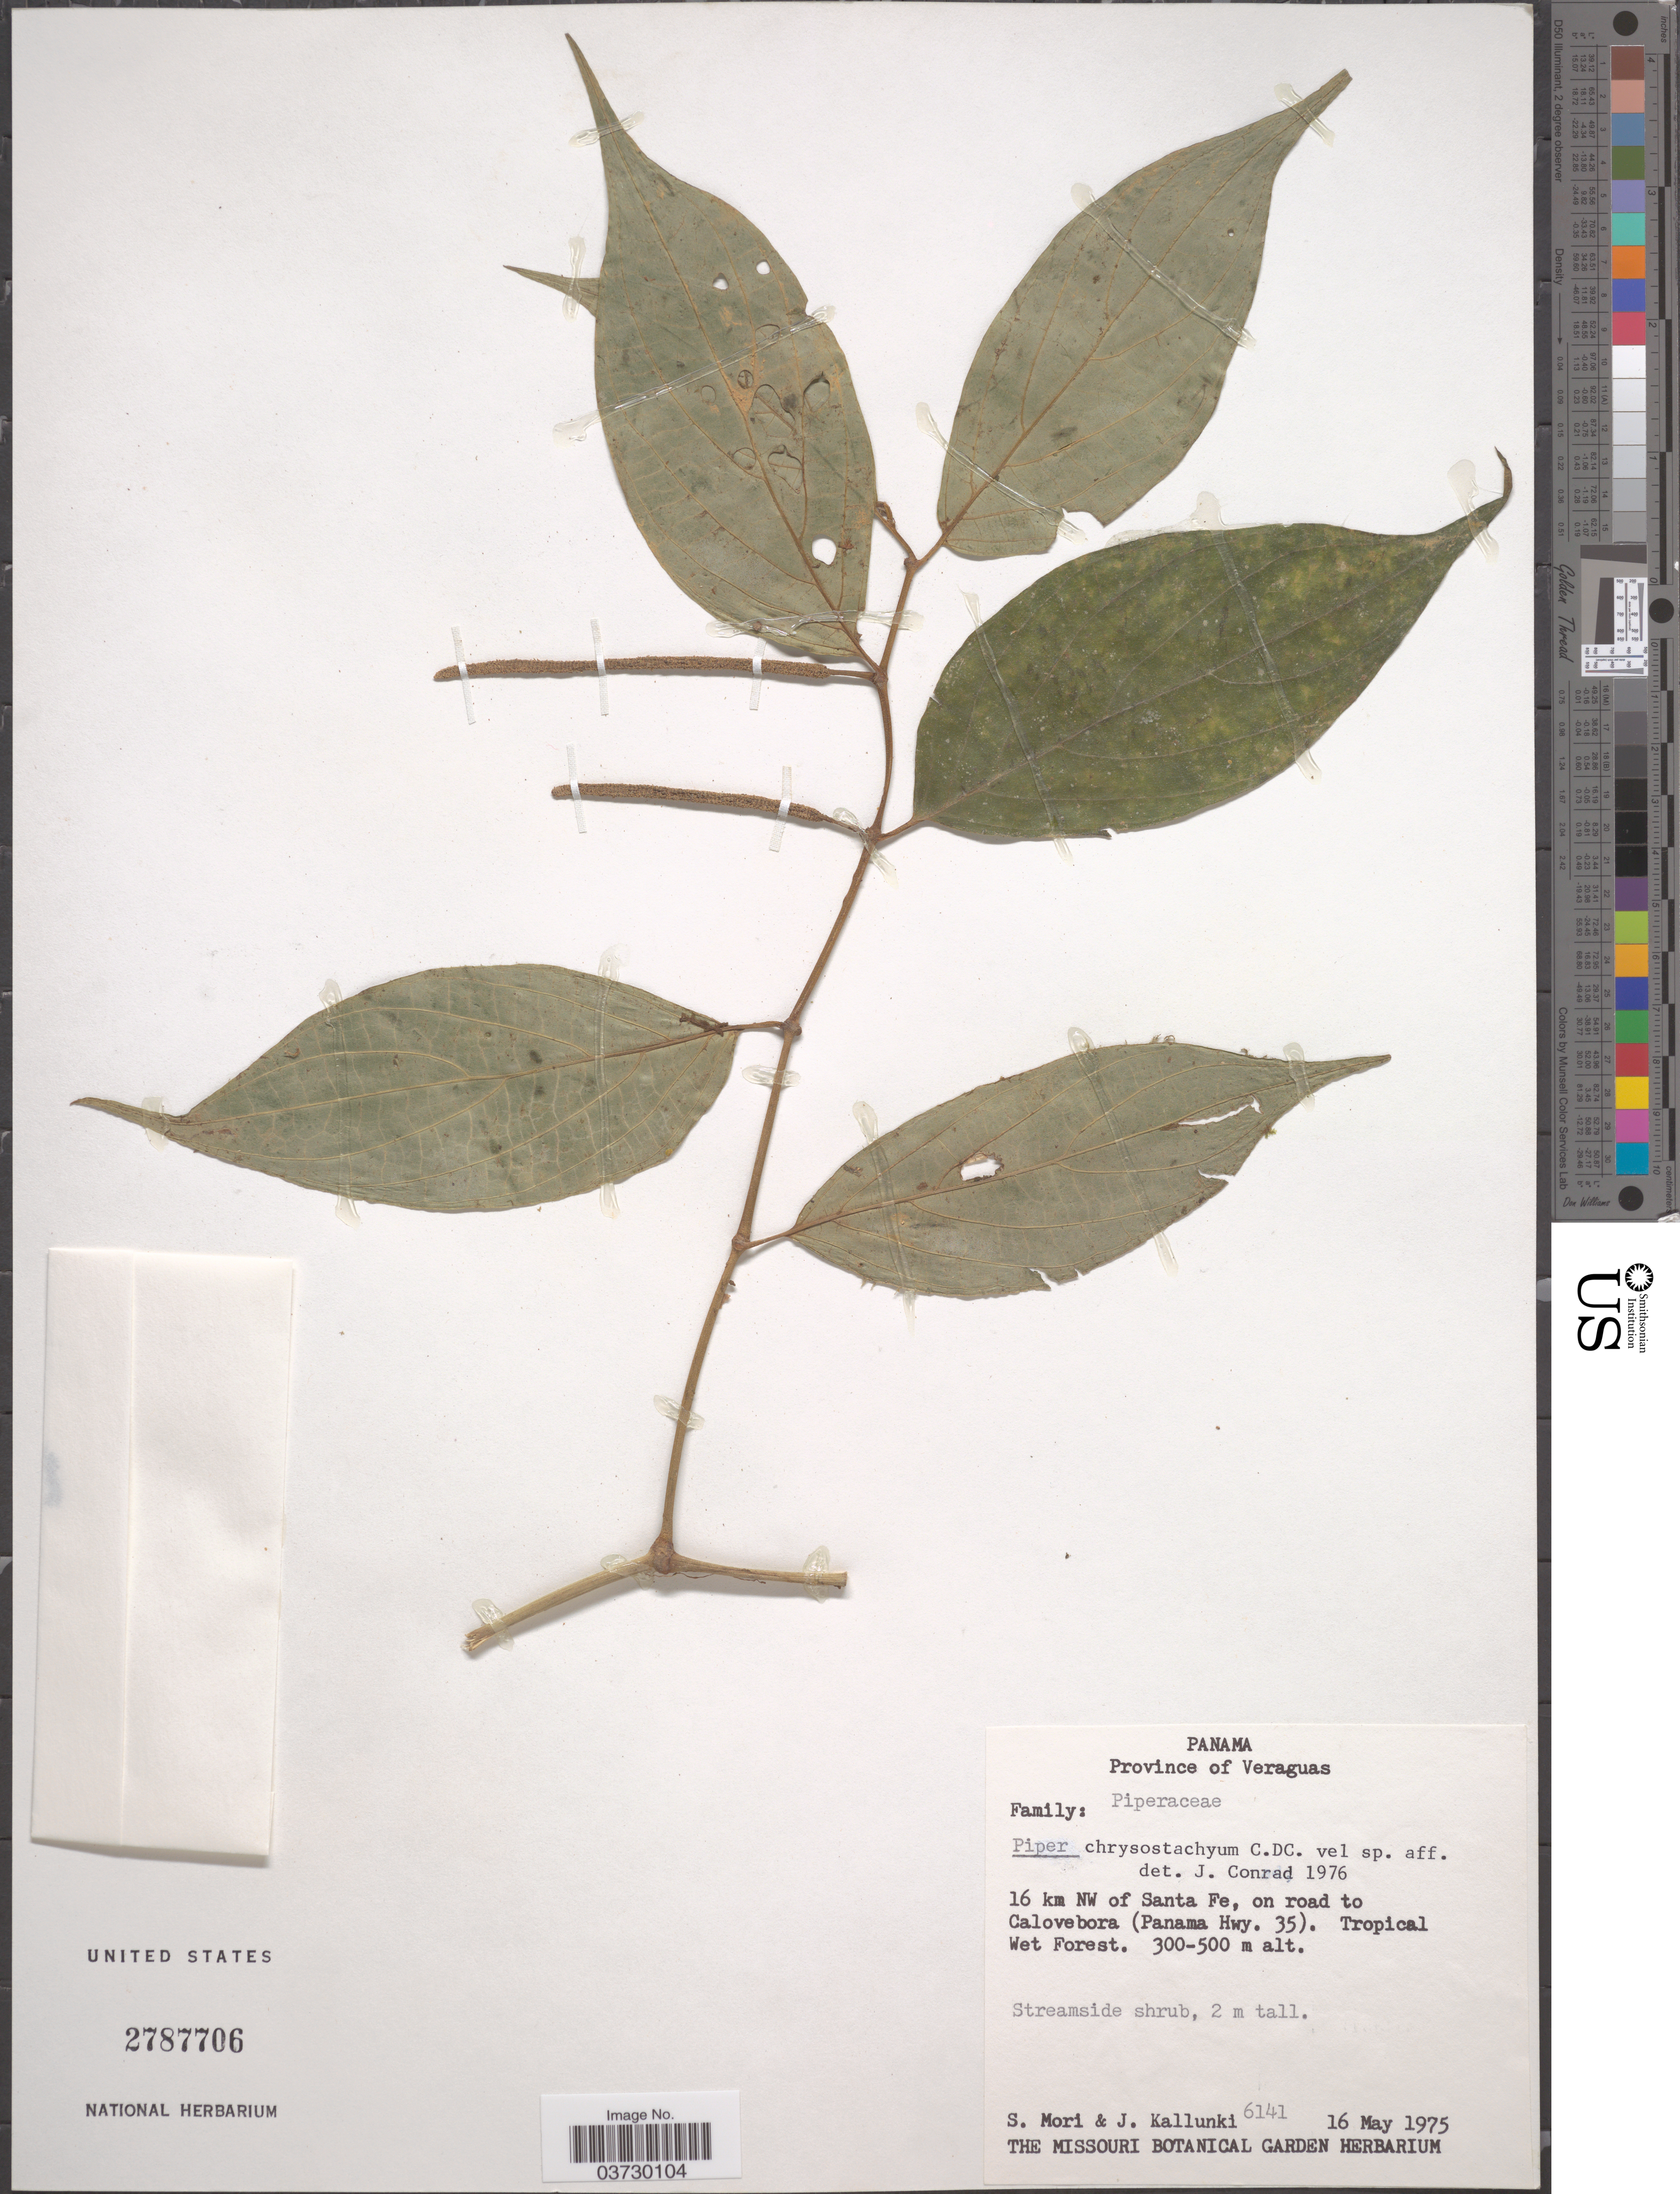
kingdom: Plantae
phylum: Tracheophyta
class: Magnoliopsida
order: Piperales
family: Piperaceae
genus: Piper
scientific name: Piper chrysostachyum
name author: C. DC.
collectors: S. Mori & J. Kallunki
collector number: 6141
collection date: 1975-05-16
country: Panama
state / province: Veraguas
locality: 16 km NW of Santa Fe, on road to Calovebora (Panama Hwy. 35). Tropical Wet Forest.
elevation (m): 300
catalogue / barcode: US 2787706